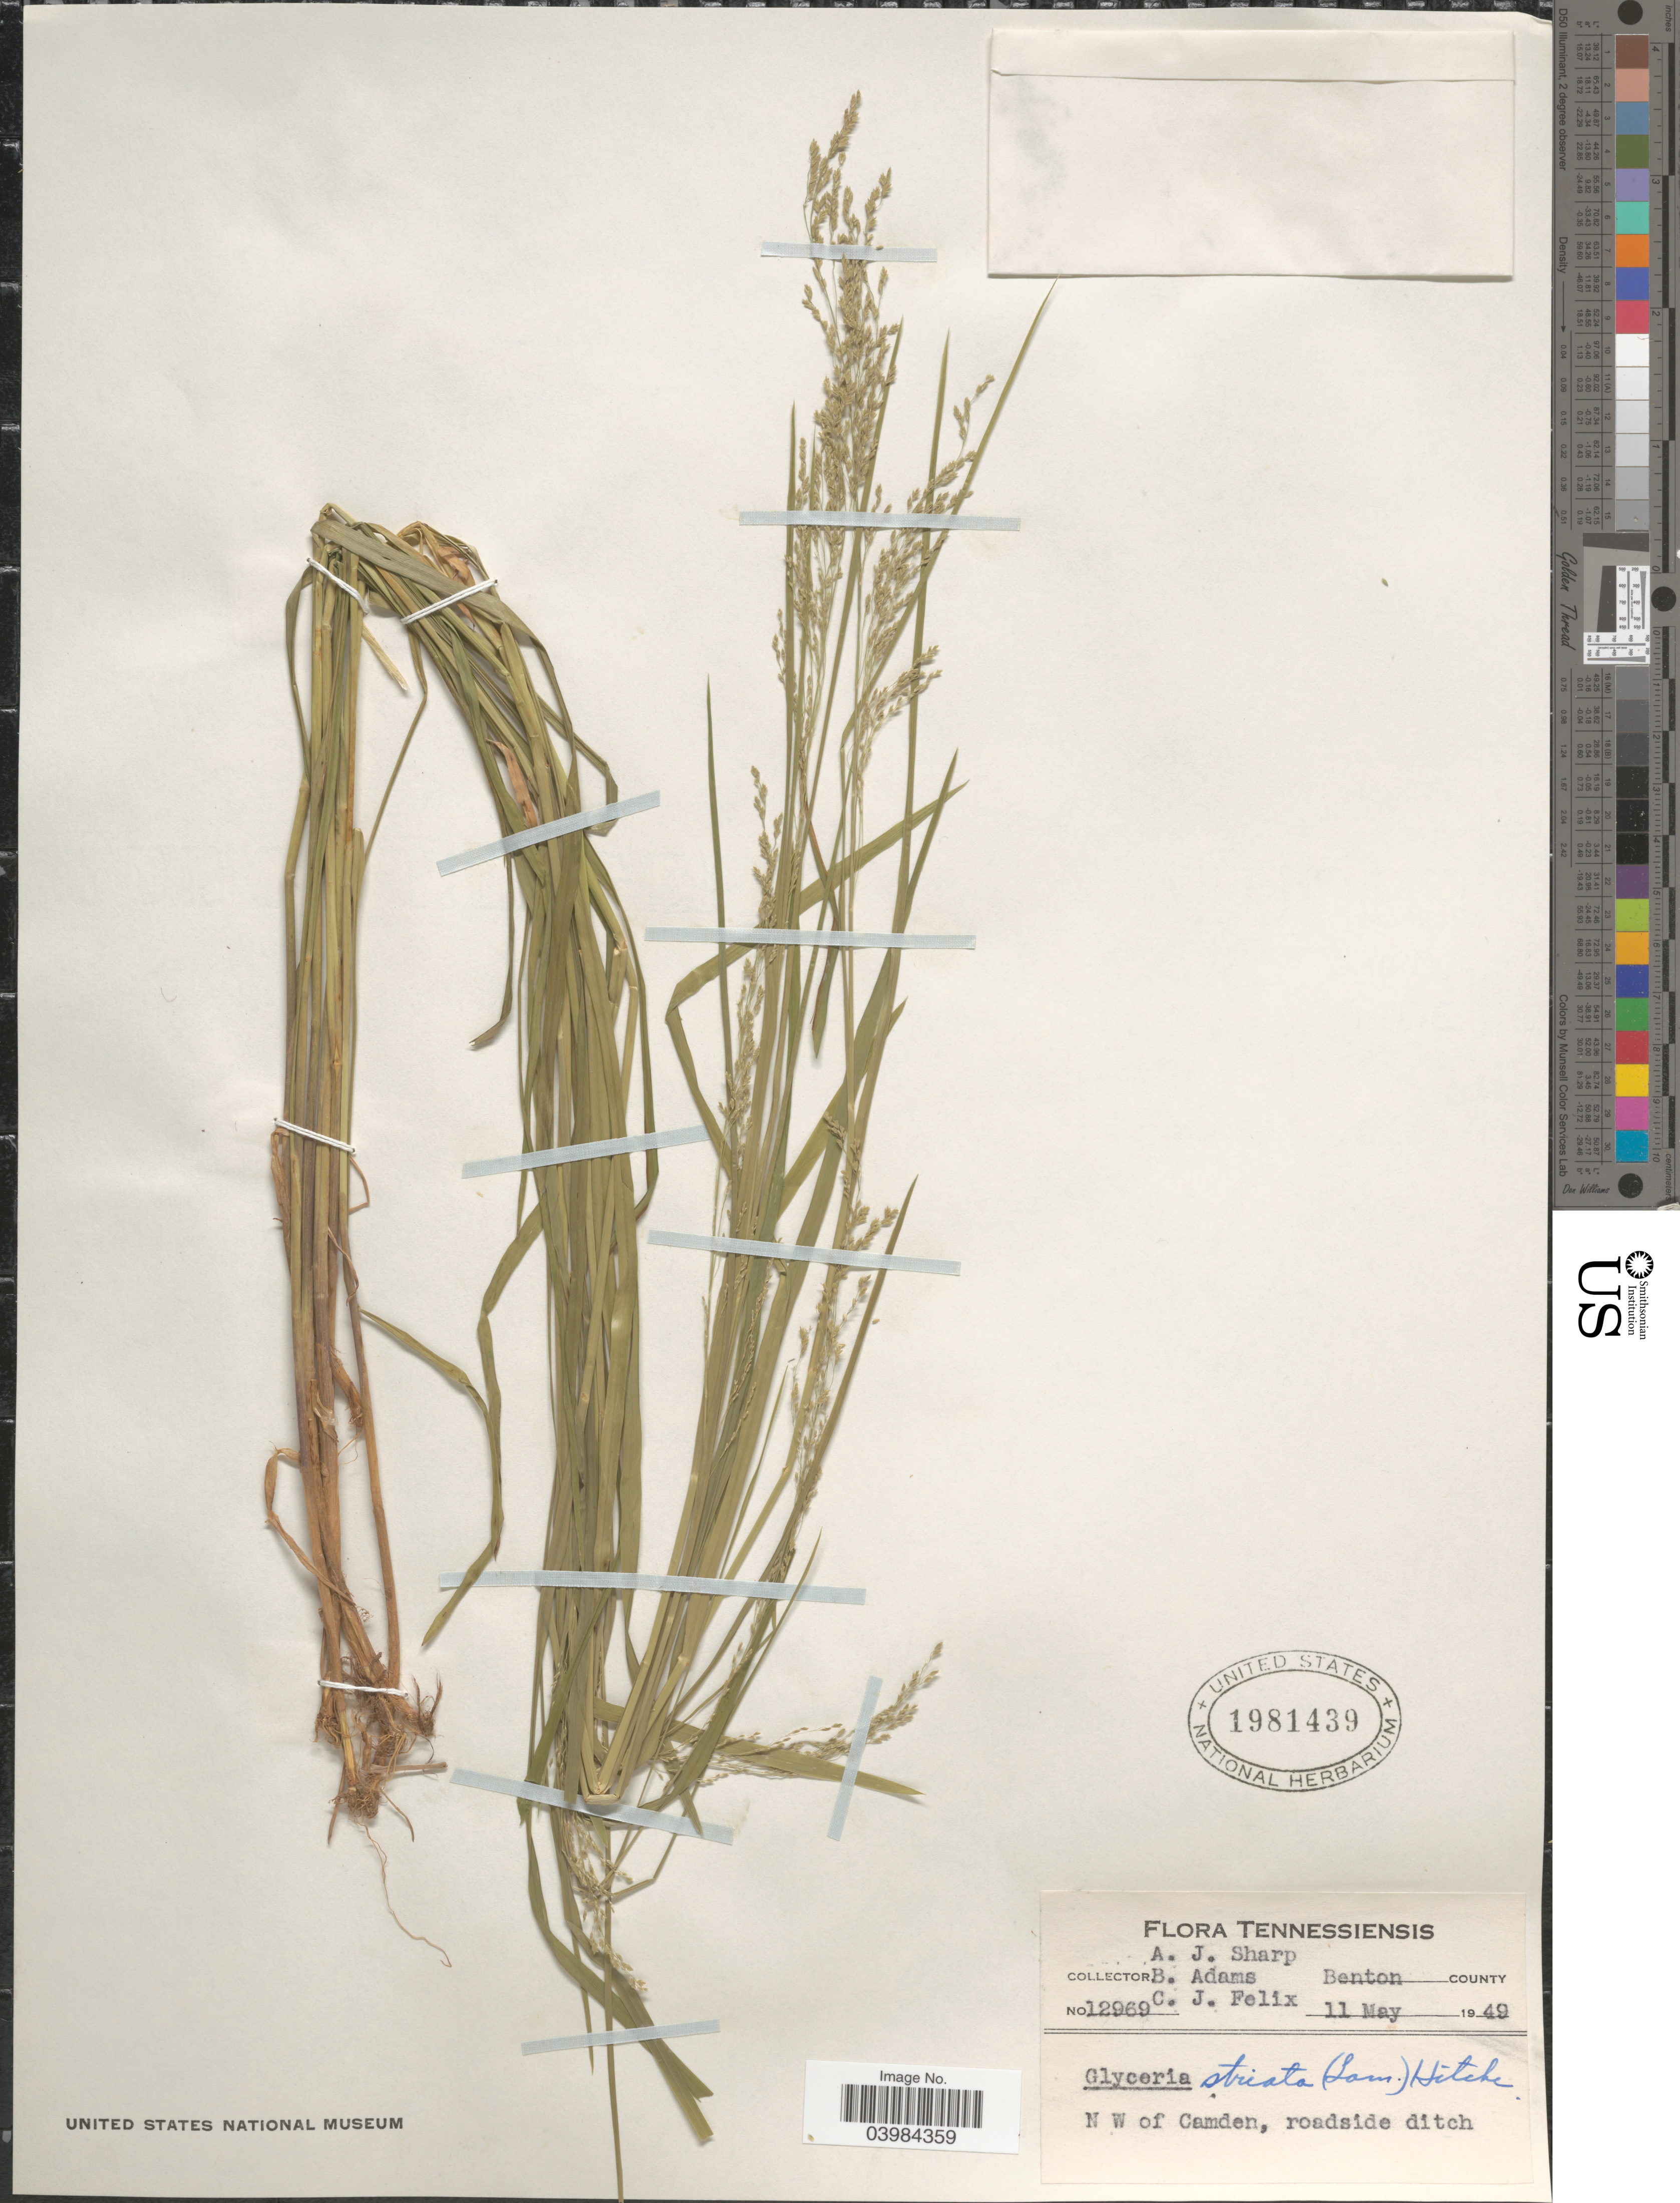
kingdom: Plantae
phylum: Tracheophyta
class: Liliopsida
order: Poales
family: Poaceae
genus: Glyceria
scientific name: Glyceria striata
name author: (Lam.) Hitchc.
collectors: A. J. Sharp, B. Adams & C. Felix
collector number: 12969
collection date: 1949-05-11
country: United States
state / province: Tennessee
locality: Benton County. N W of Camden, roadside ditch.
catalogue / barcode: US 1981439